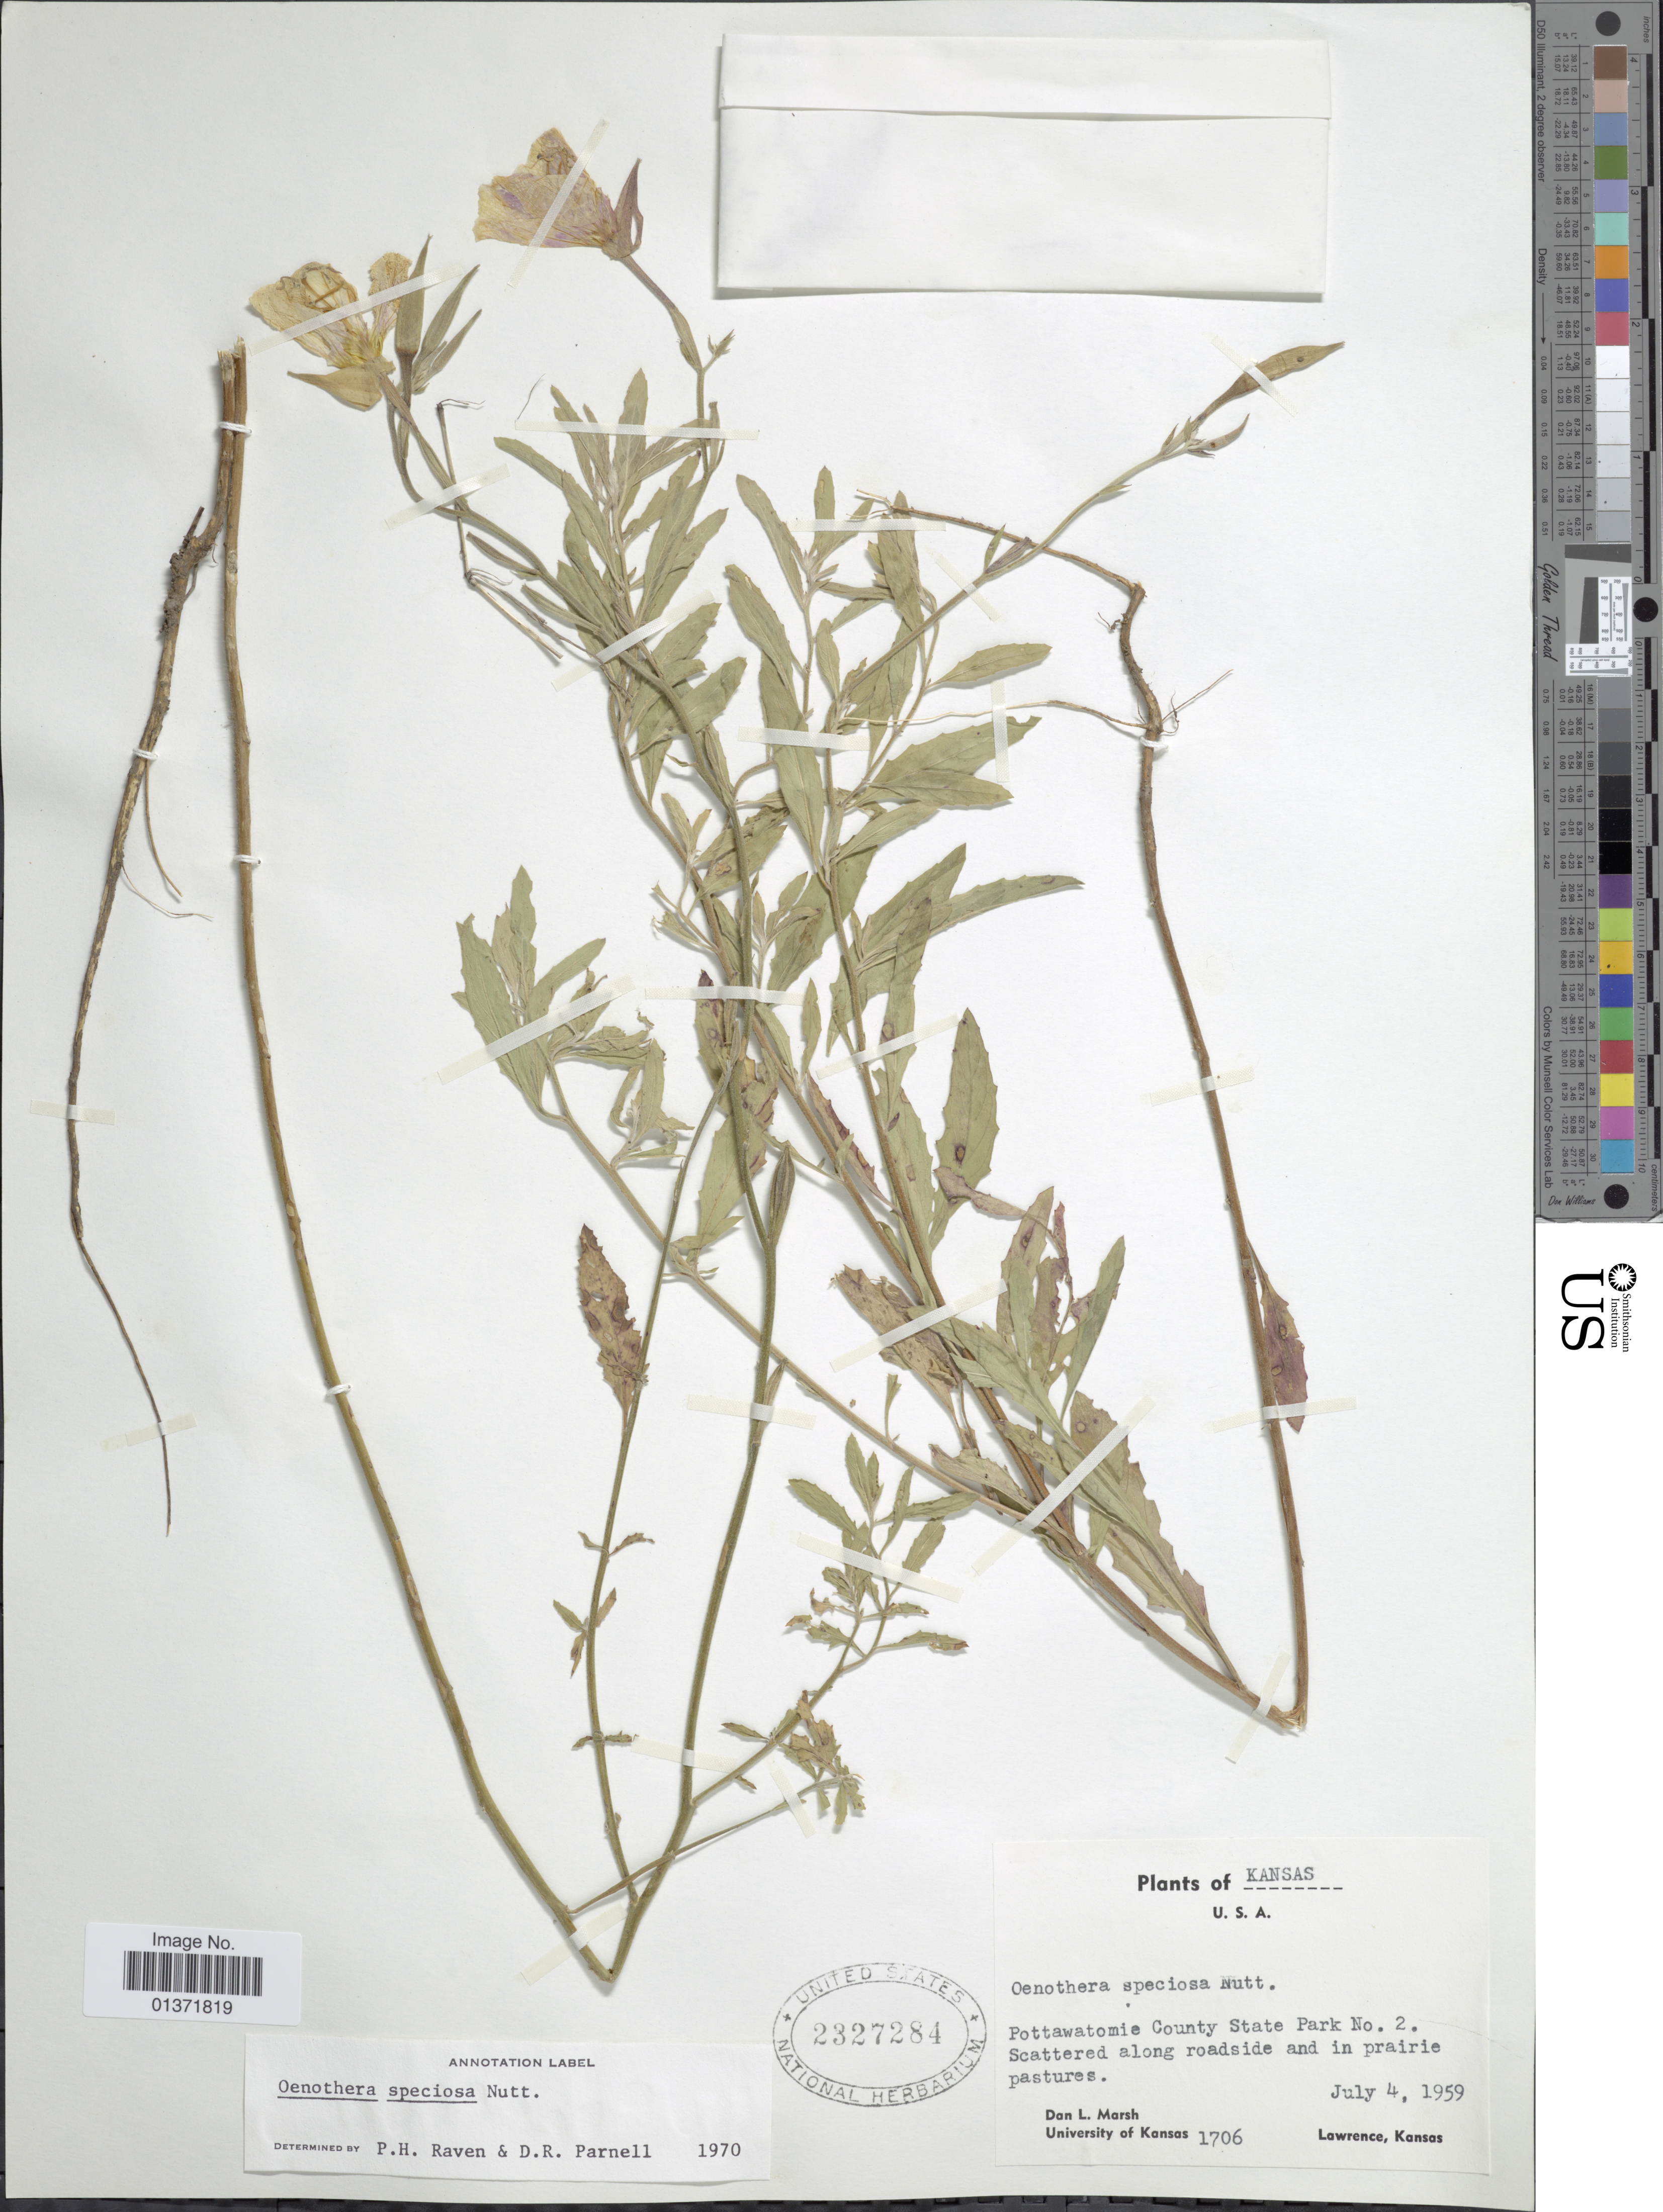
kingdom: Plantae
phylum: Tracheophyta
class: Magnoliopsida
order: Myrtales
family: Onagraceae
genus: Oenothera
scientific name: Oenothera speciosa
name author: Nutt.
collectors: D. L. Marsh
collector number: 1706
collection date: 1959-07-04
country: United States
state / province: Kansas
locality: Pottawatomien County State Park no. 2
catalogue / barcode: US 2327284